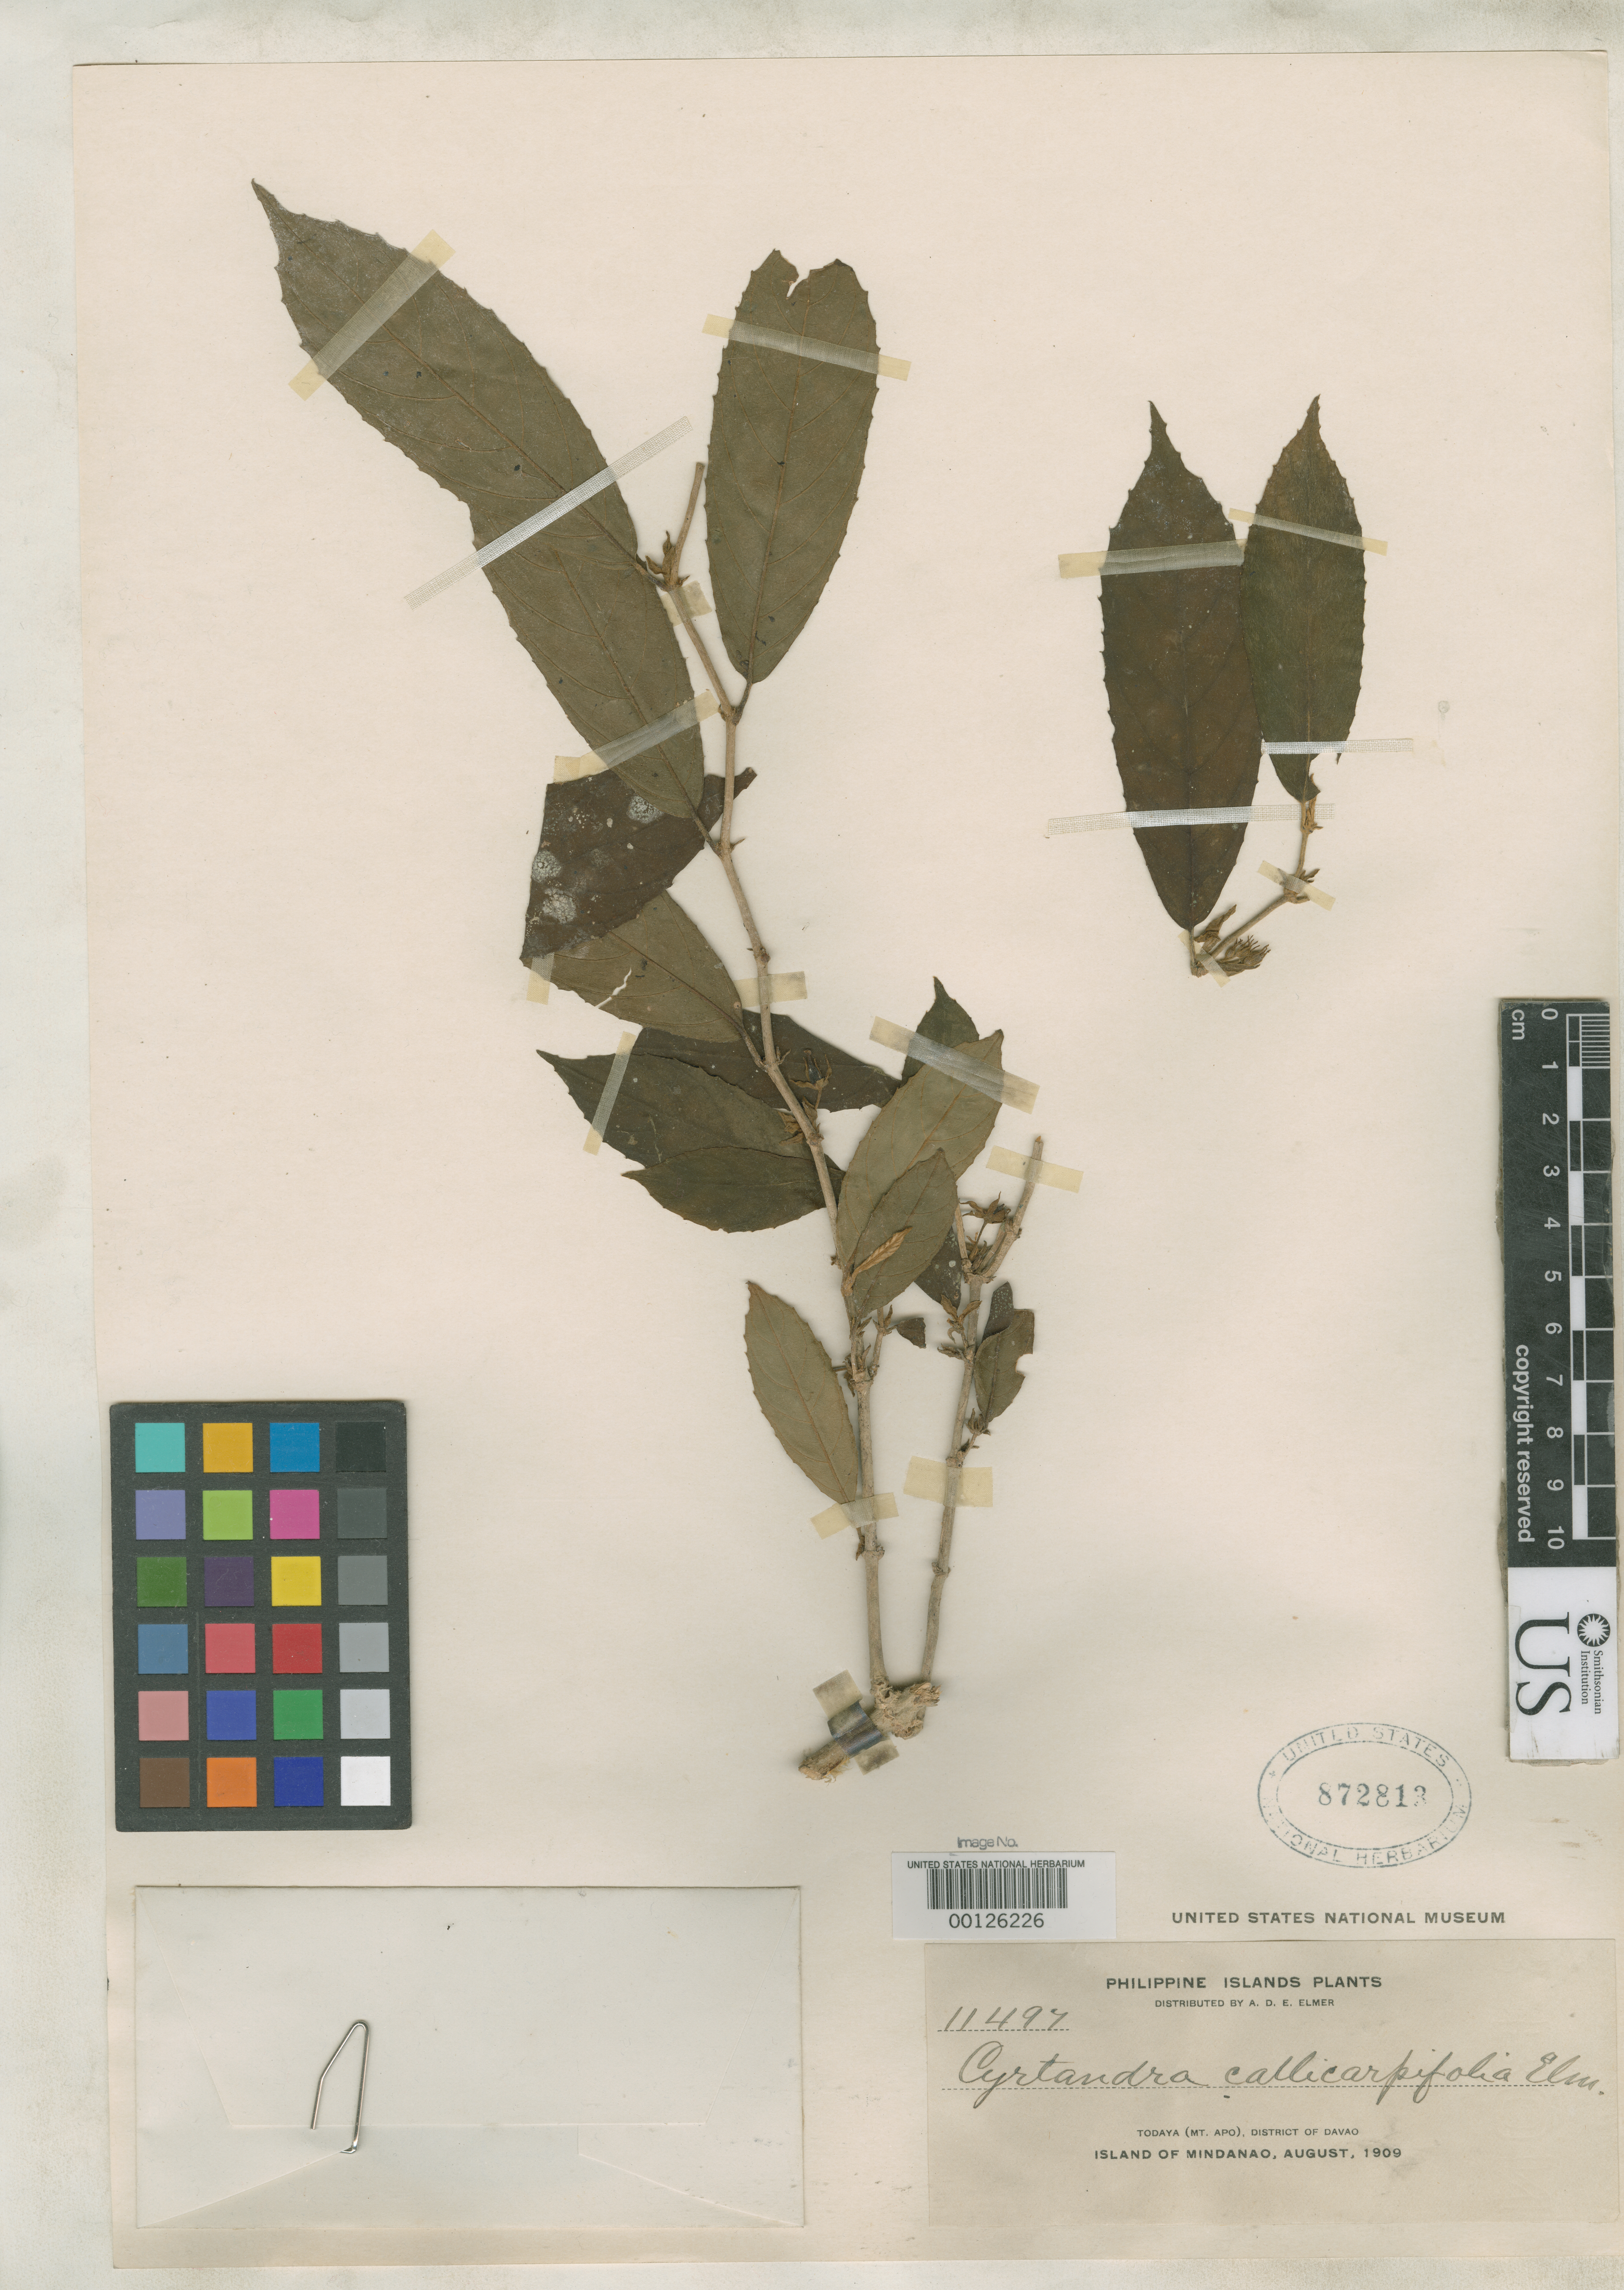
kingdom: Plantae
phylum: Tracheophyta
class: Magnoliopsida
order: Lamiales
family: Gesneriaceae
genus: Cyrtandra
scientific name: Cyrtandra callicarpifolia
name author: Elmer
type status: Isolectotype; Type Collection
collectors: A. D. E. Elmer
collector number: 11497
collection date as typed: Aug 1909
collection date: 1909-08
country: Philippines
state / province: Davao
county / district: Davao del Sur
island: Mindanao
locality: Todaya (Mt. Apo), District of Davao, Island of Mindanao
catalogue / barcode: US 872813